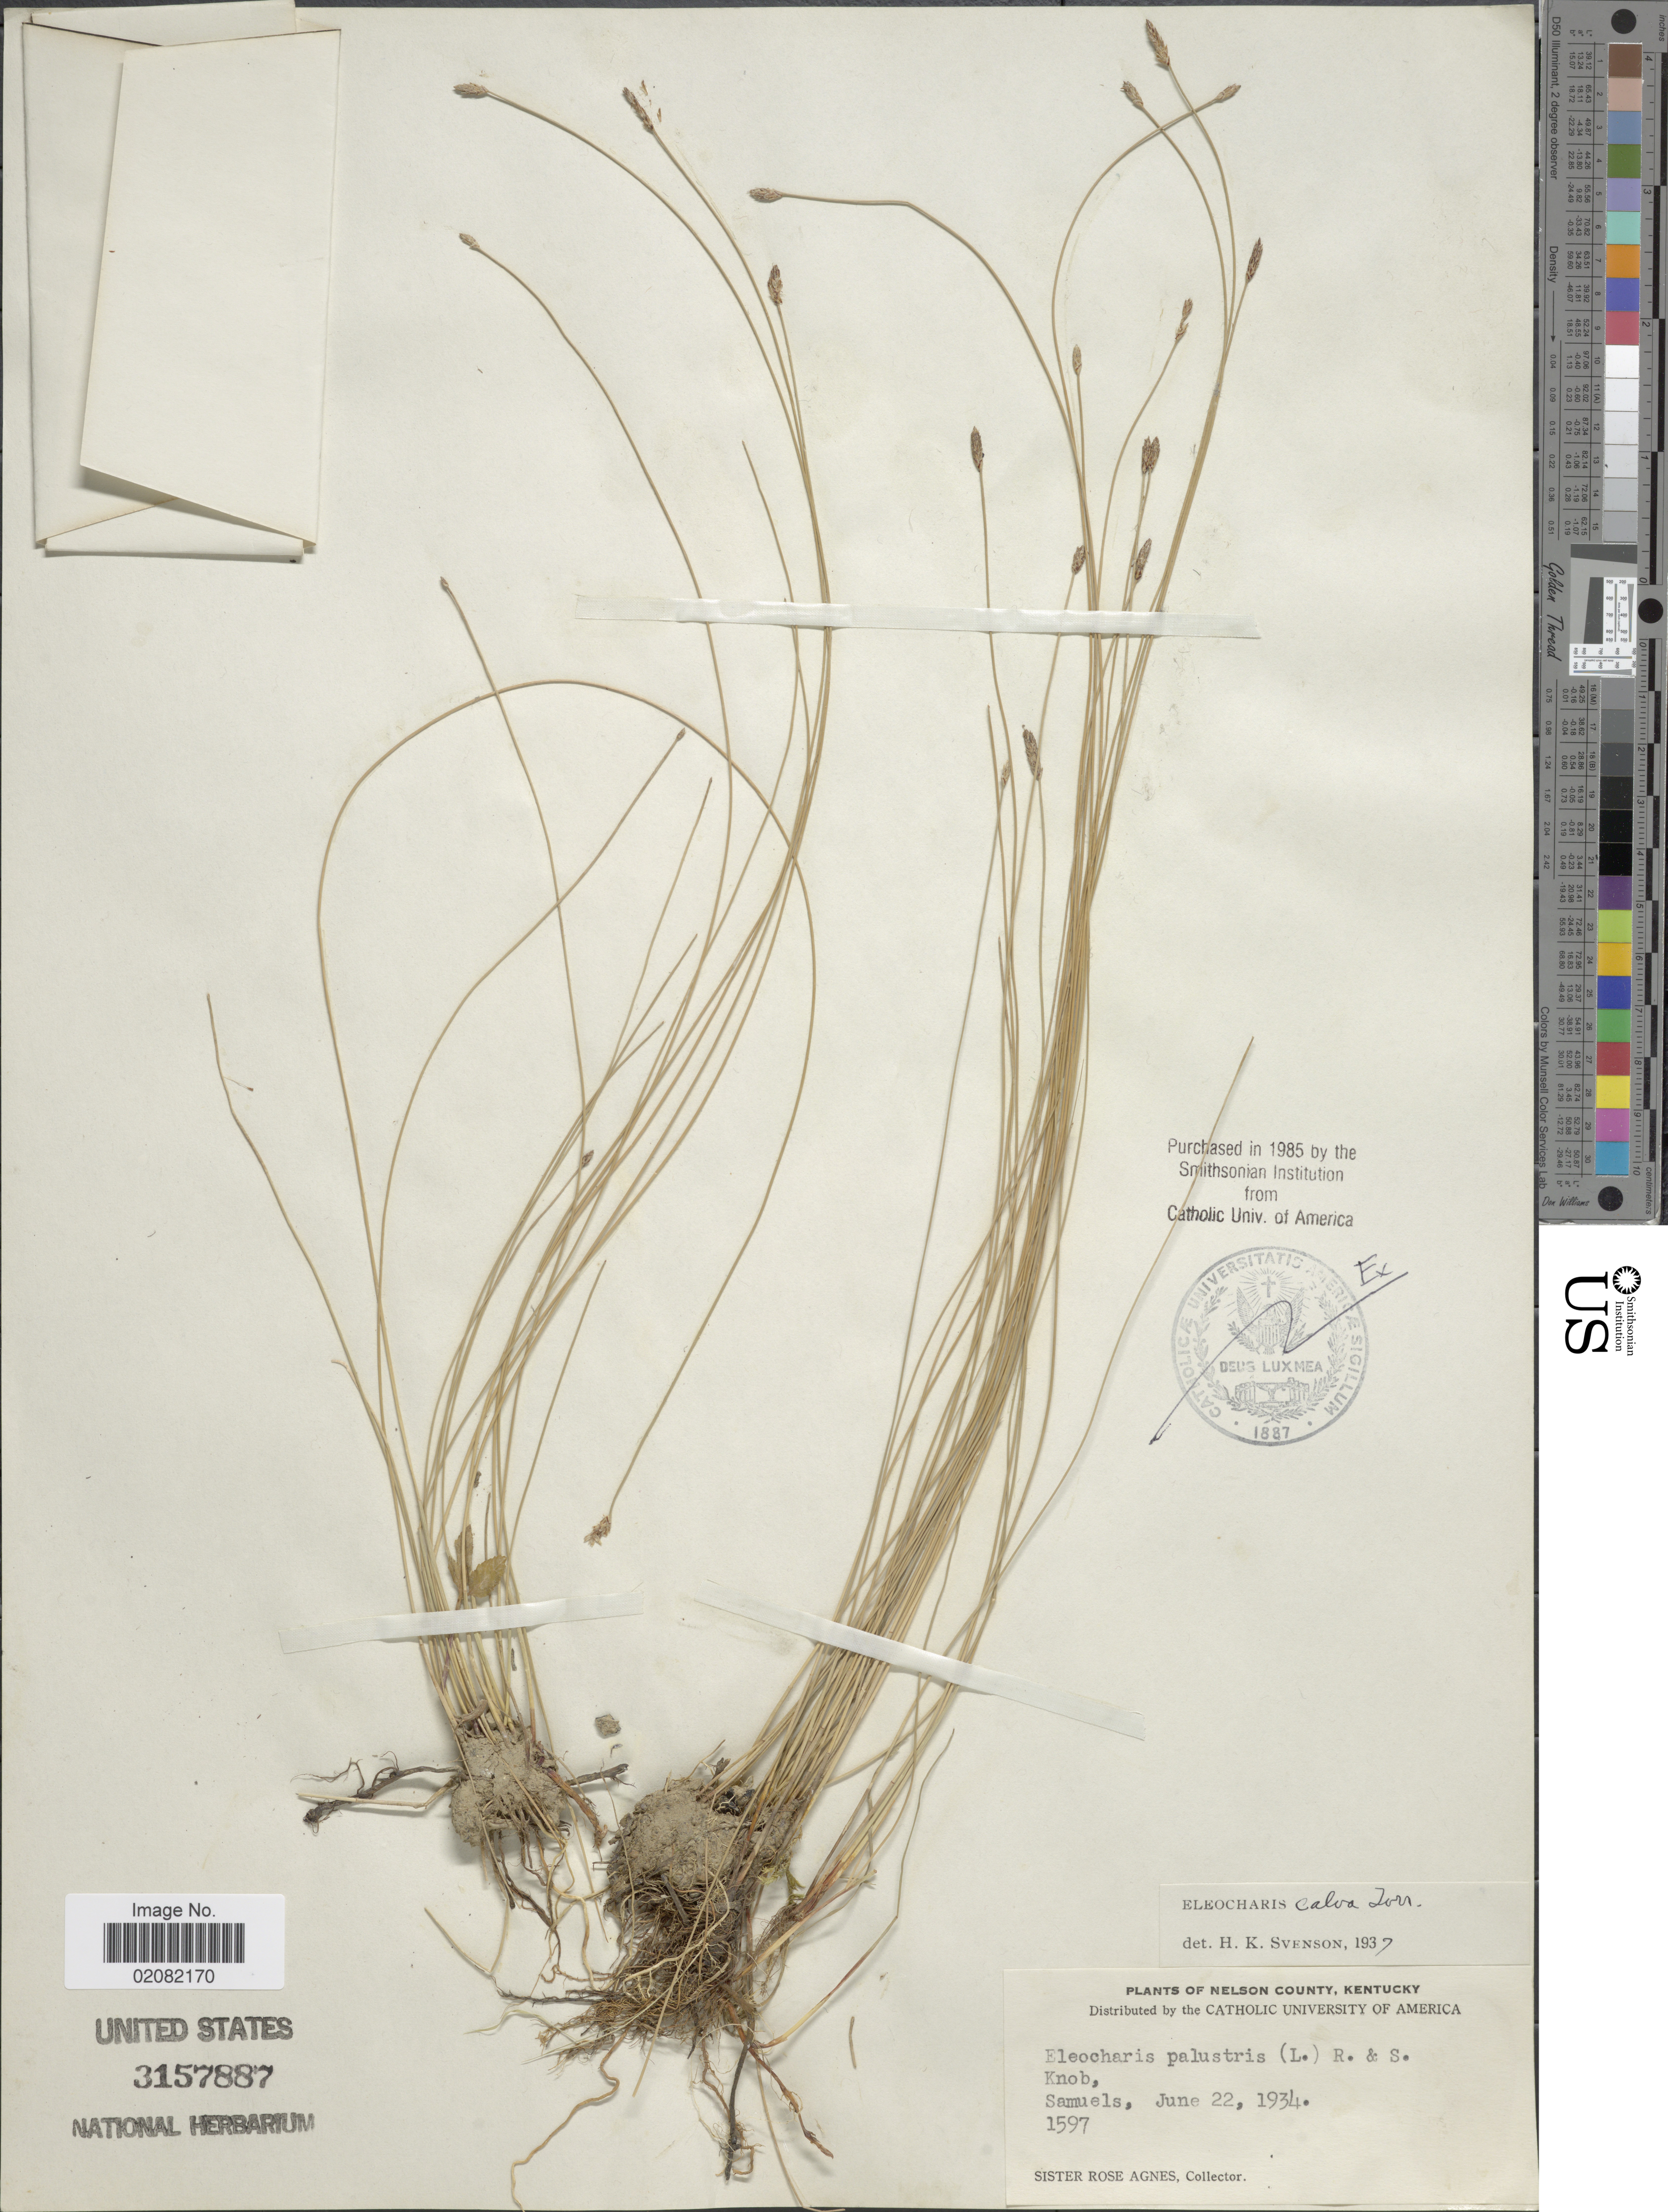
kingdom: Plantae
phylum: Tracheophyta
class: Liliopsida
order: Poales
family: Cyperaceae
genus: Eleocharis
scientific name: Eleocharis erythropoda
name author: Steud.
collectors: Sister Rose Agnes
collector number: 1597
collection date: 1934-06-22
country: United States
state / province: Kentucky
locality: Nelson County, Samuels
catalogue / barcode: US 3157887